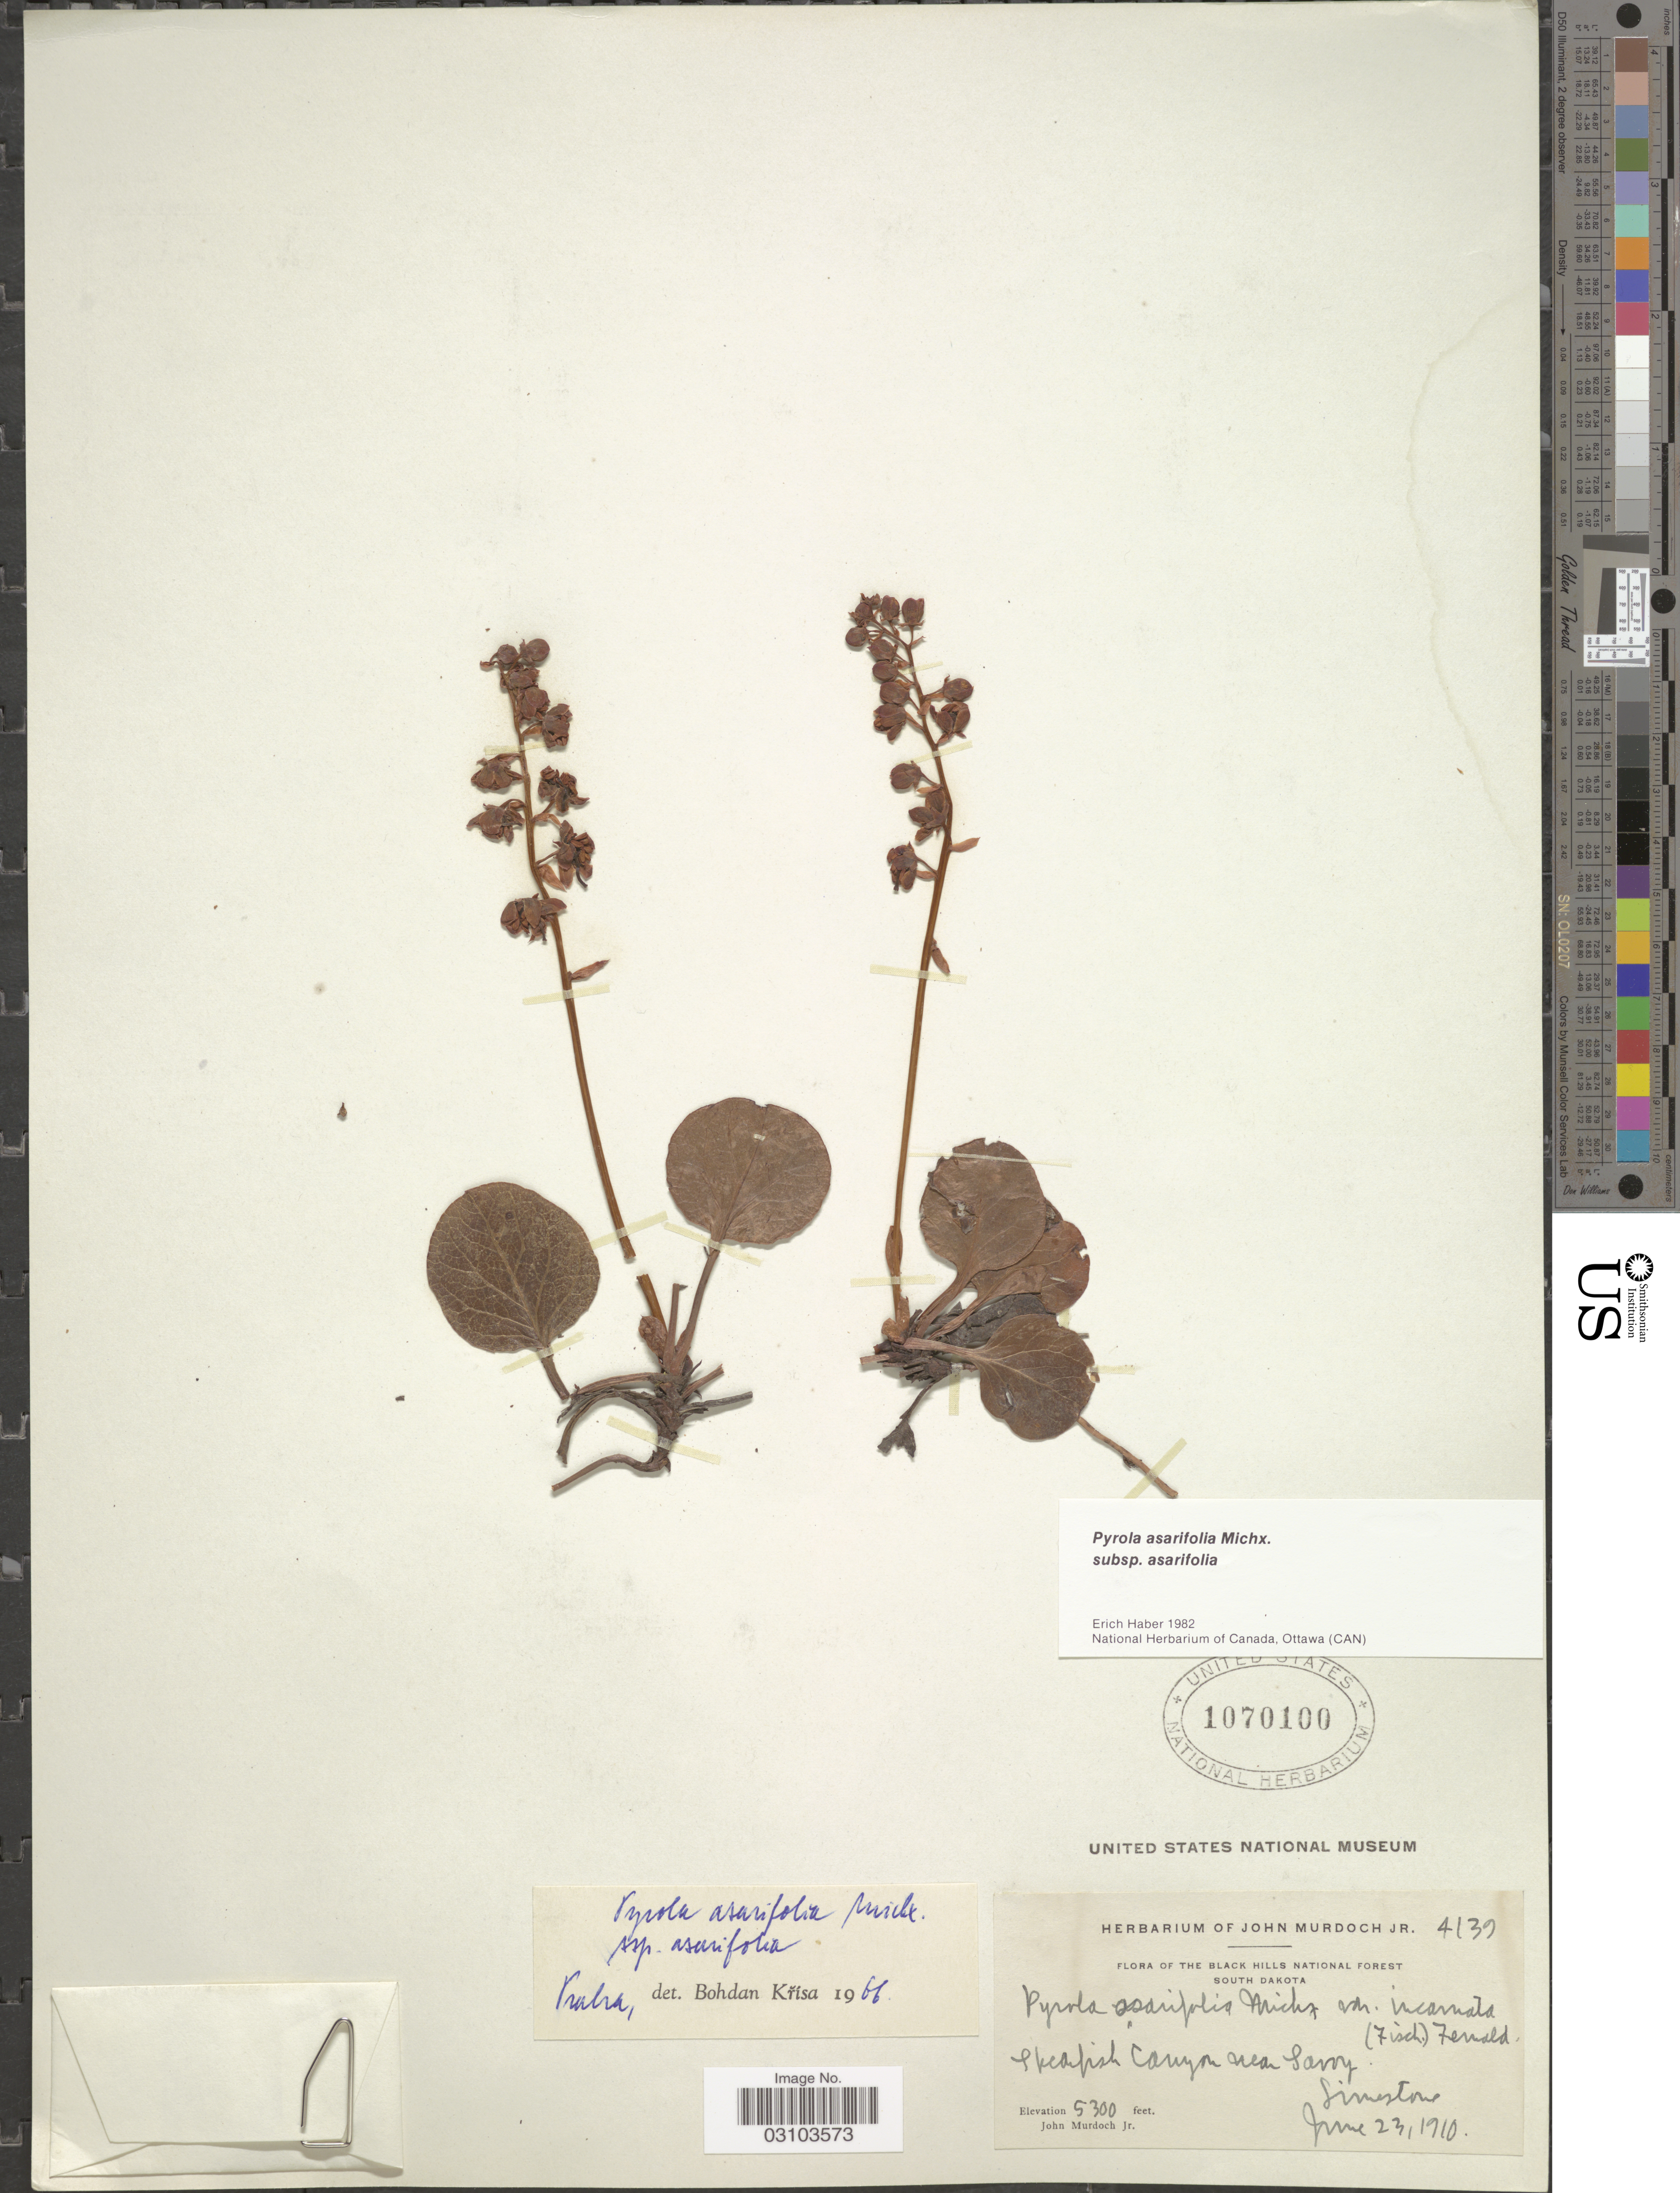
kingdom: Plantae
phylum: Tracheophyta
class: Magnoliopsida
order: Ericales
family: Ericaceae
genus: Pyrola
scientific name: Pyrola asarifolia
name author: Michx.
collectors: J. Murdoch Jr.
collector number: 4139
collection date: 1910-06-23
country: United States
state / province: South Dakota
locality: The Black Hills National Forest, Spearfish Canyon near Savoy, Limestone.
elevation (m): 1615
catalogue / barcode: US 1070100